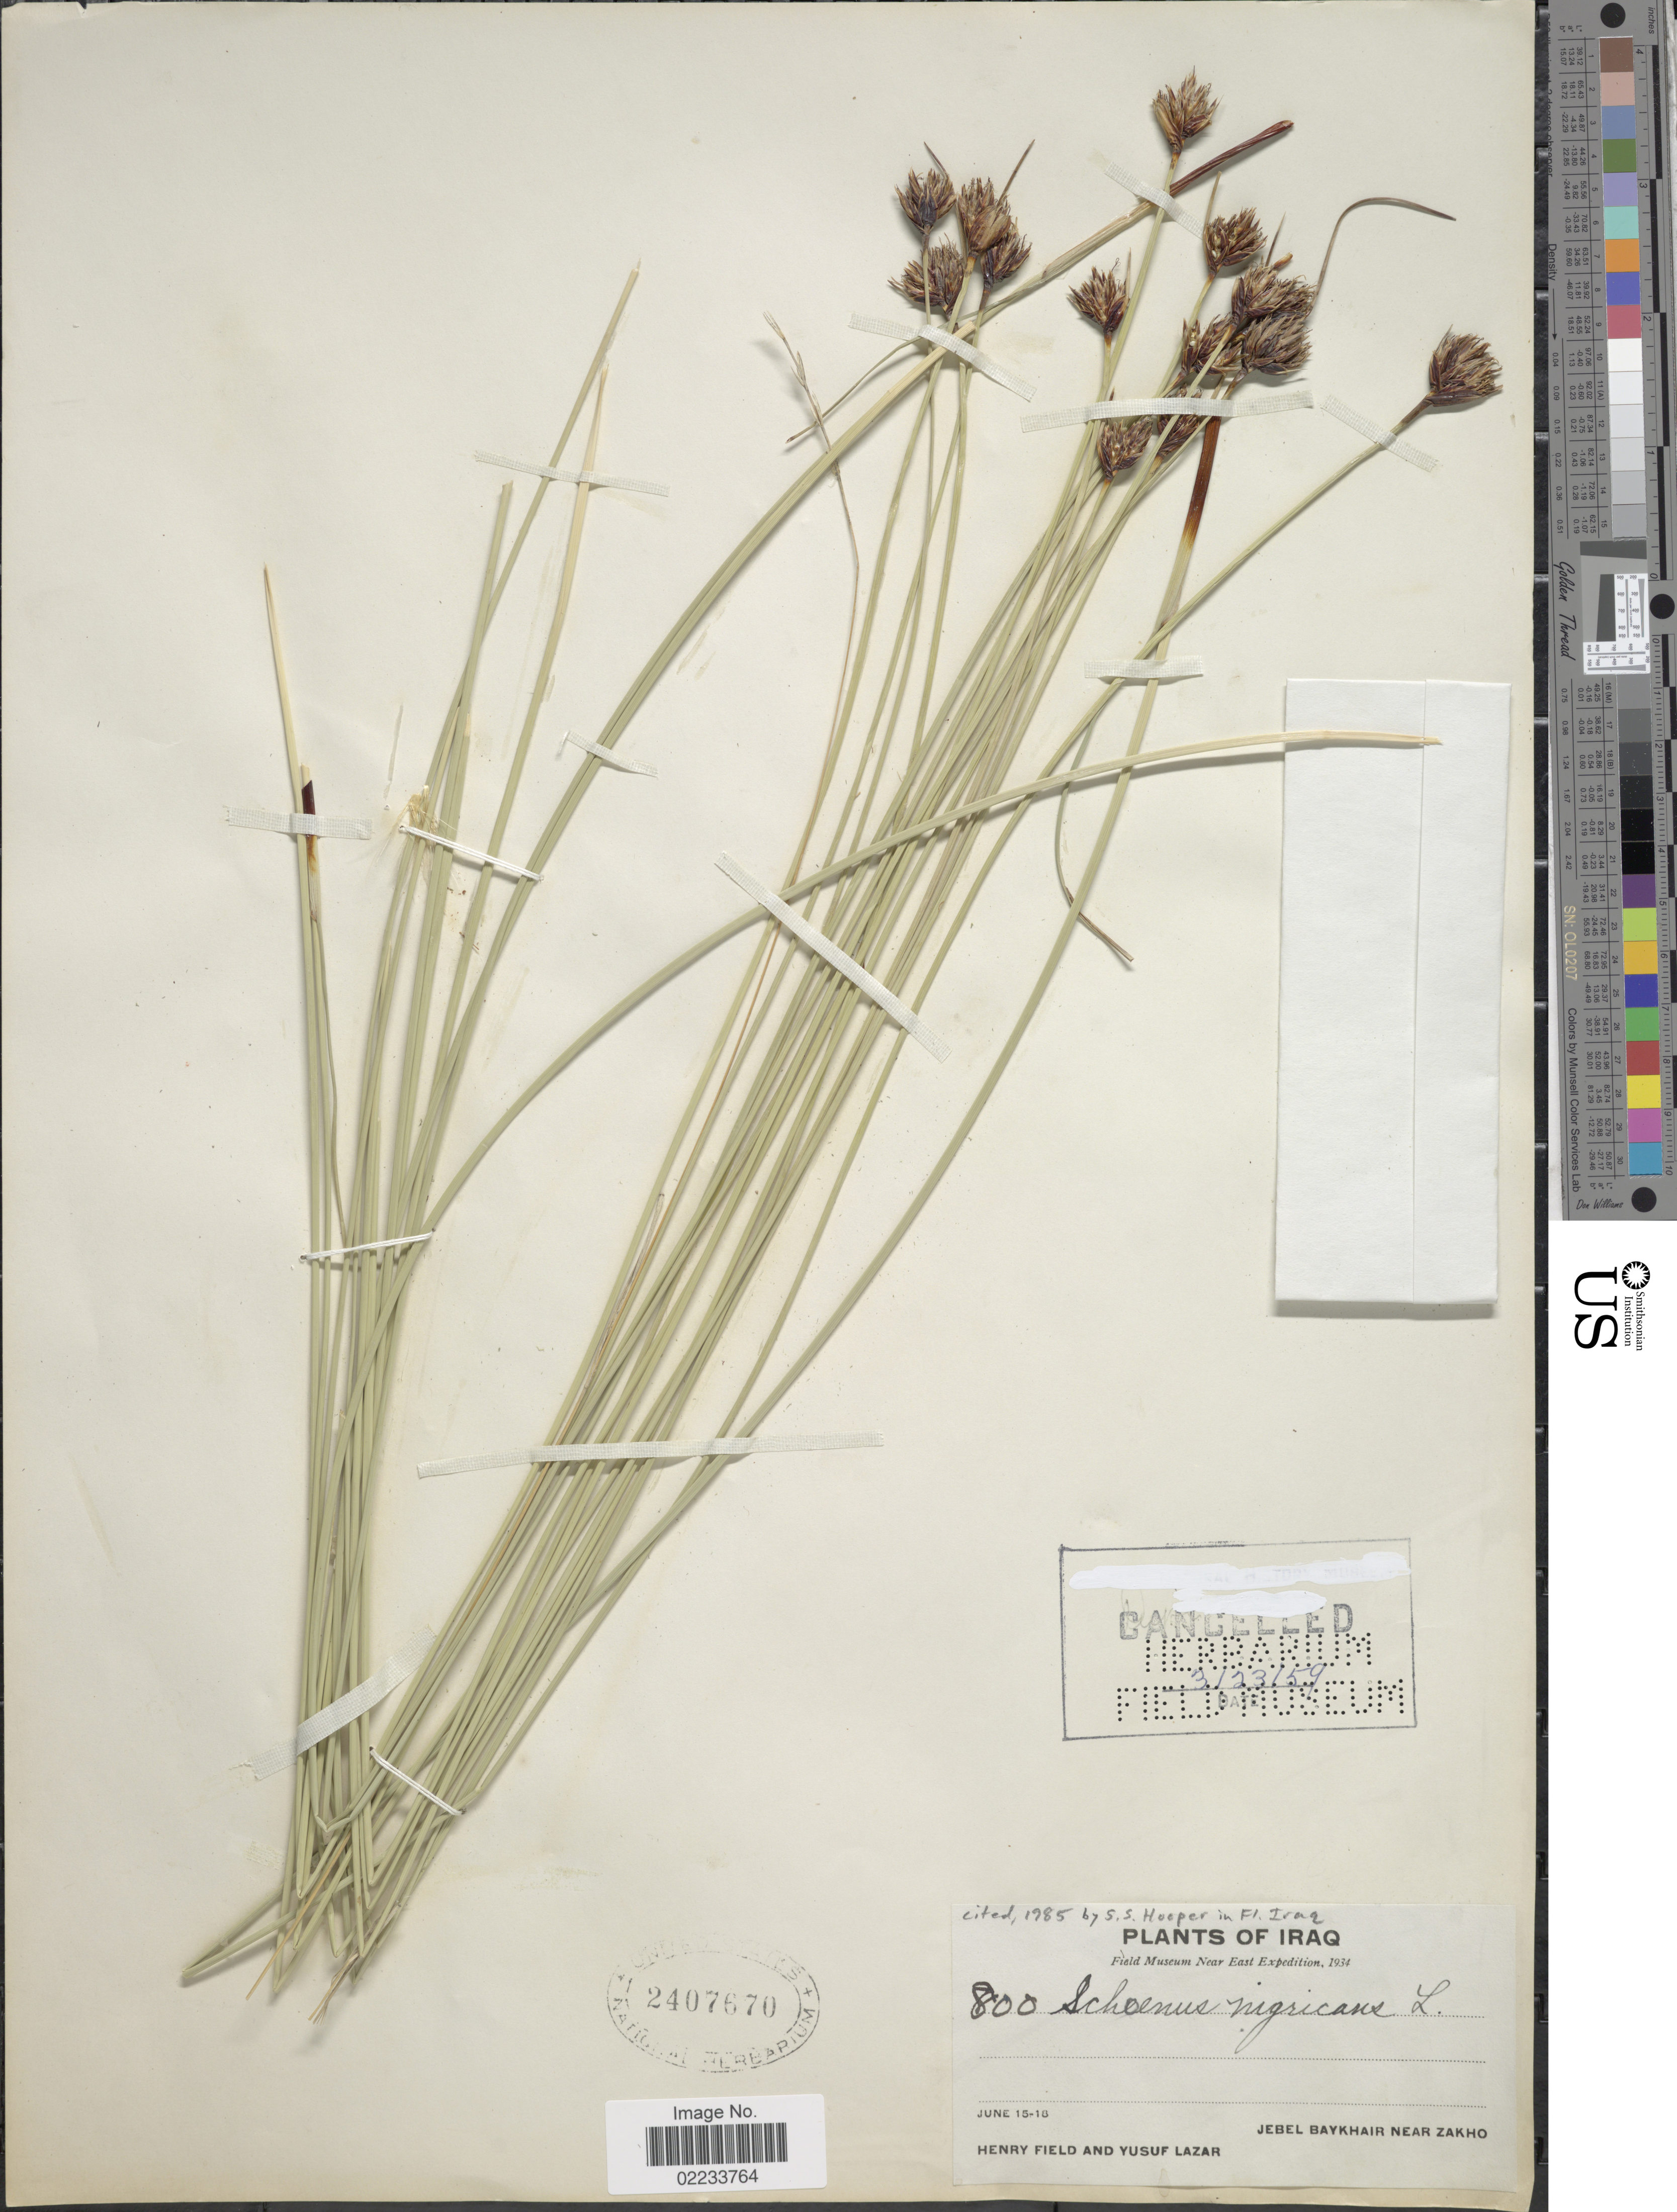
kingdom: Plantae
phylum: Tracheophyta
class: Liliopsida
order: Poales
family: Cyperaceae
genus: Schoenus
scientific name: Schoenus nigricans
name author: L.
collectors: H. Field & Y. Lazar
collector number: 800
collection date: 1934-06-15/1934-06-18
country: Iraq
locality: Jebel Baykhair near Zakho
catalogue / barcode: US 2407670